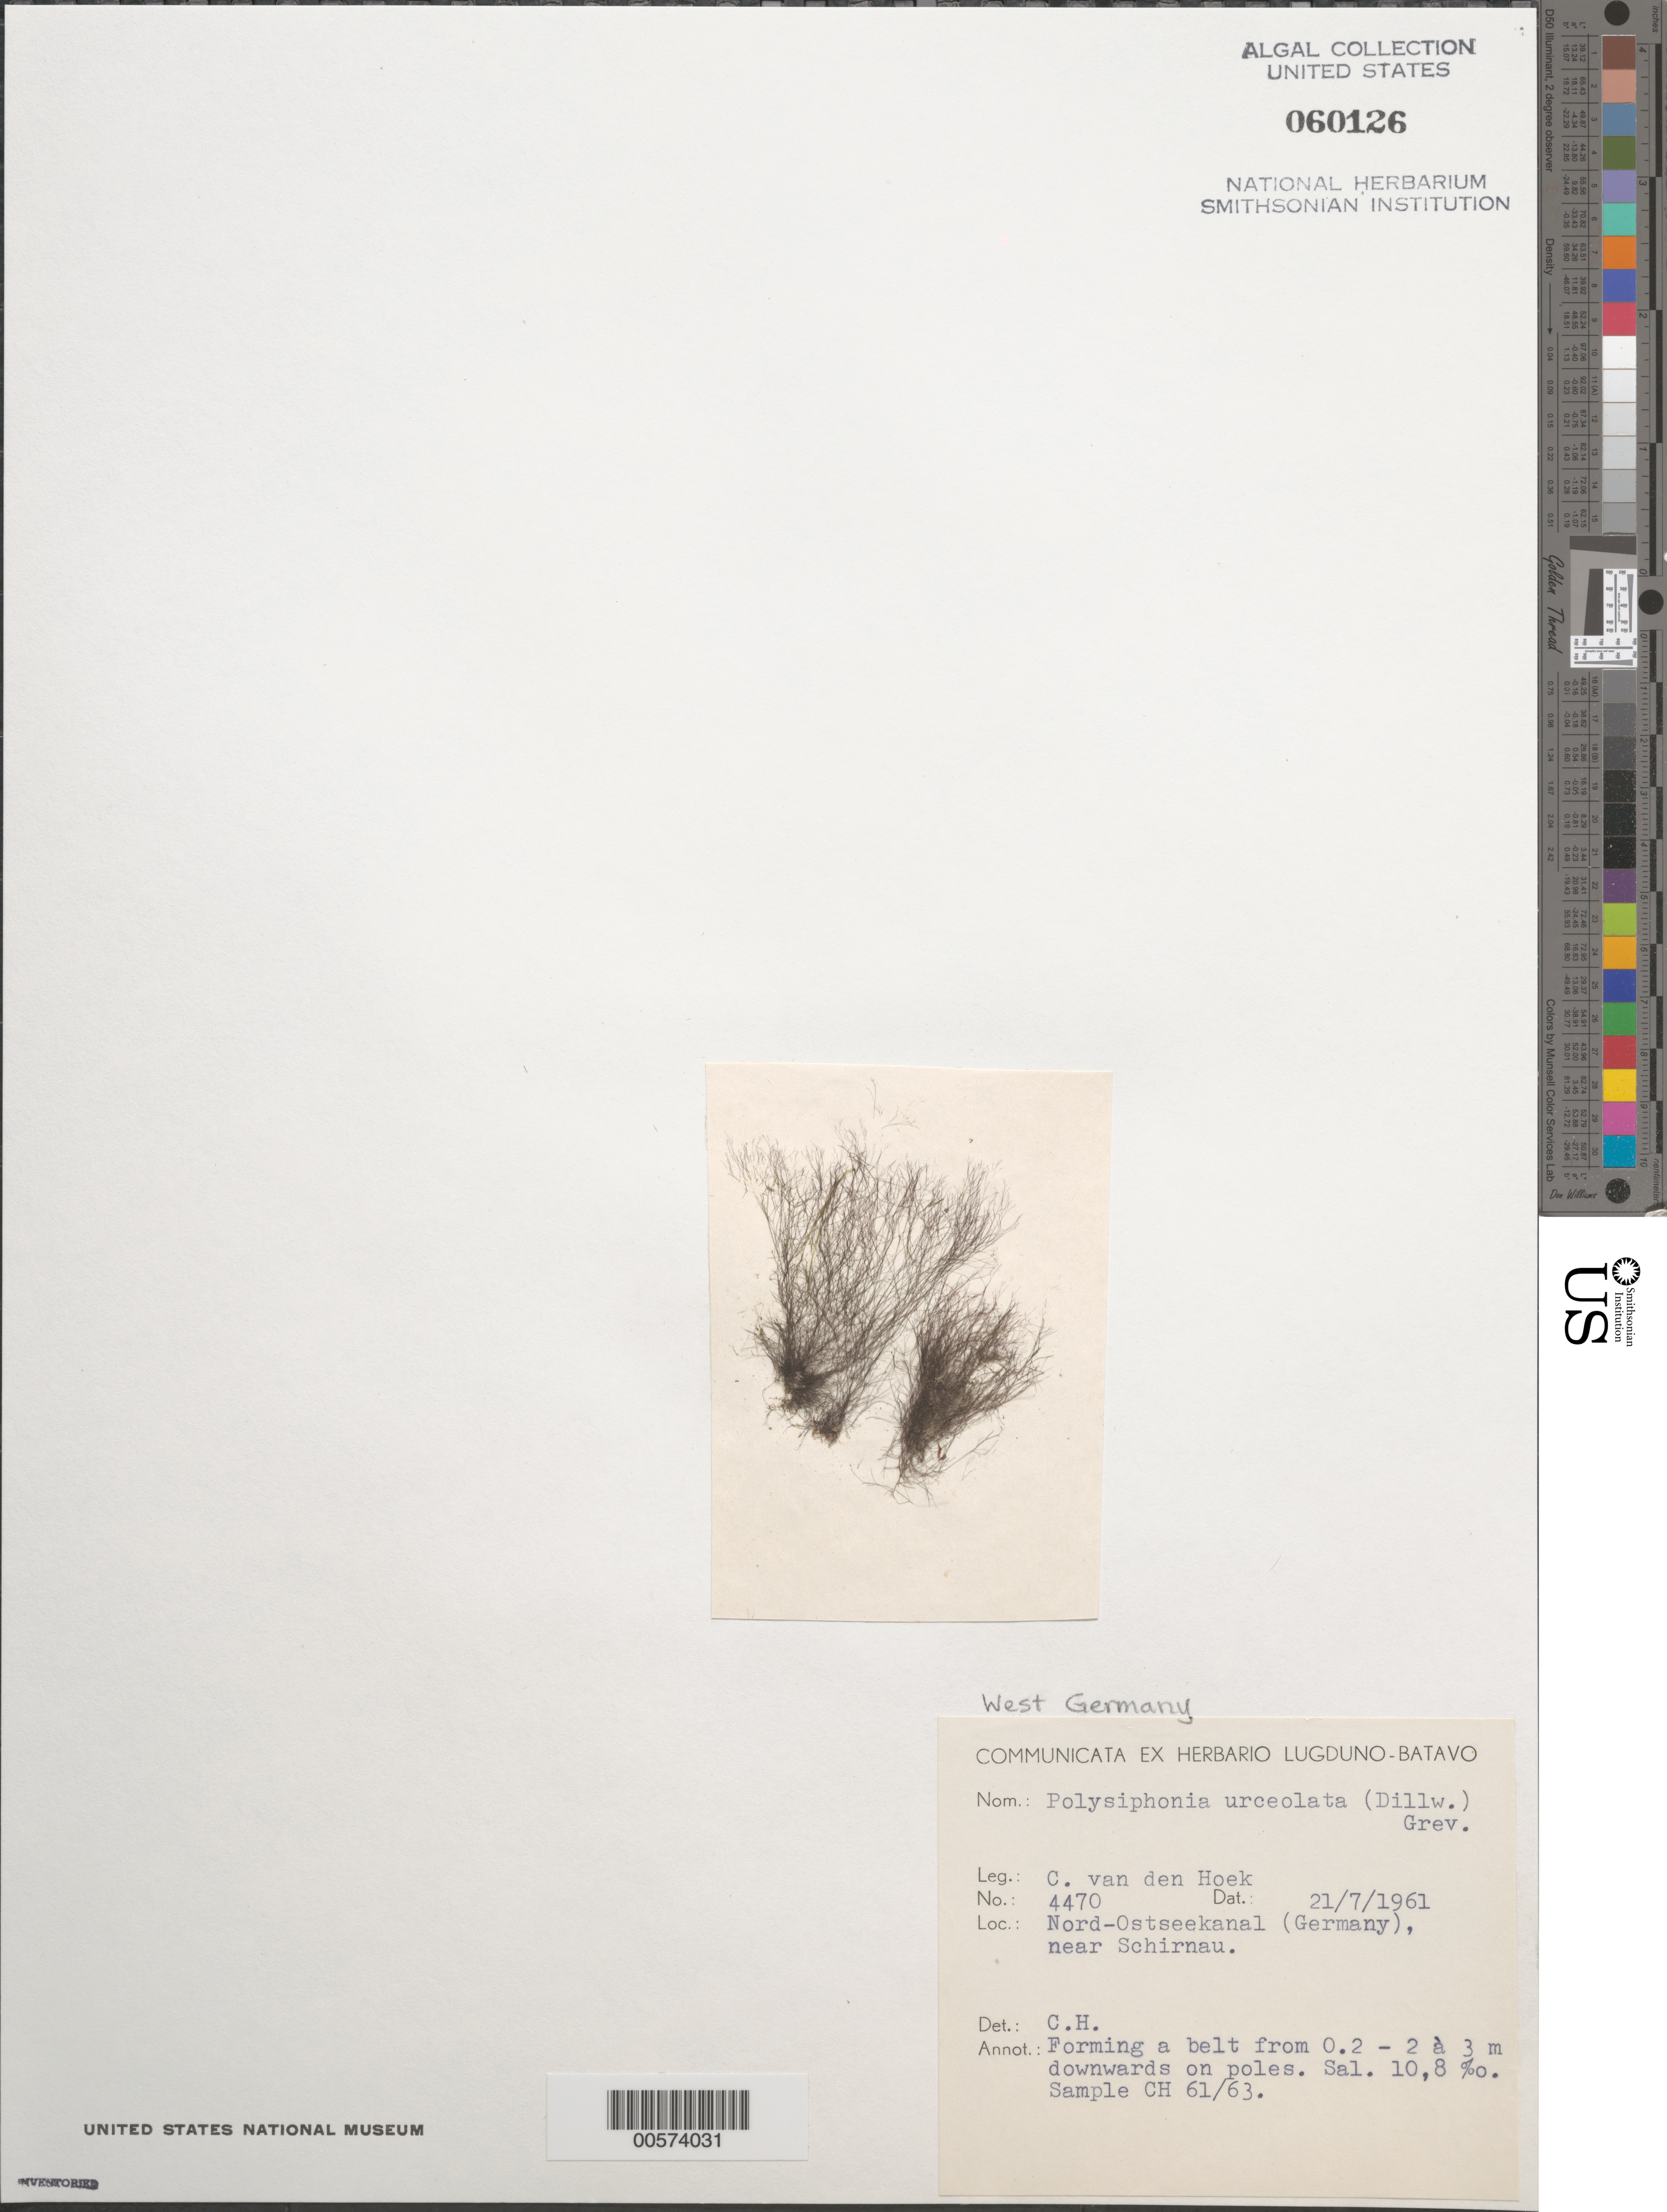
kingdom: Plantae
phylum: Rhodophyta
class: Florideophyceae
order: Ceramiales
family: Rhodomelaceae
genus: Polysiphonia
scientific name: Polysiphonia urceolata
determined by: Hoek, C. van den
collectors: C. van den Hoek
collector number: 4470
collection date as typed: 21 Jul 1961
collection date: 1961-07-21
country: Germany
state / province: Schleswig-Holstein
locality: Nord-Ostseekanal, near Schirnau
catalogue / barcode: US 60126